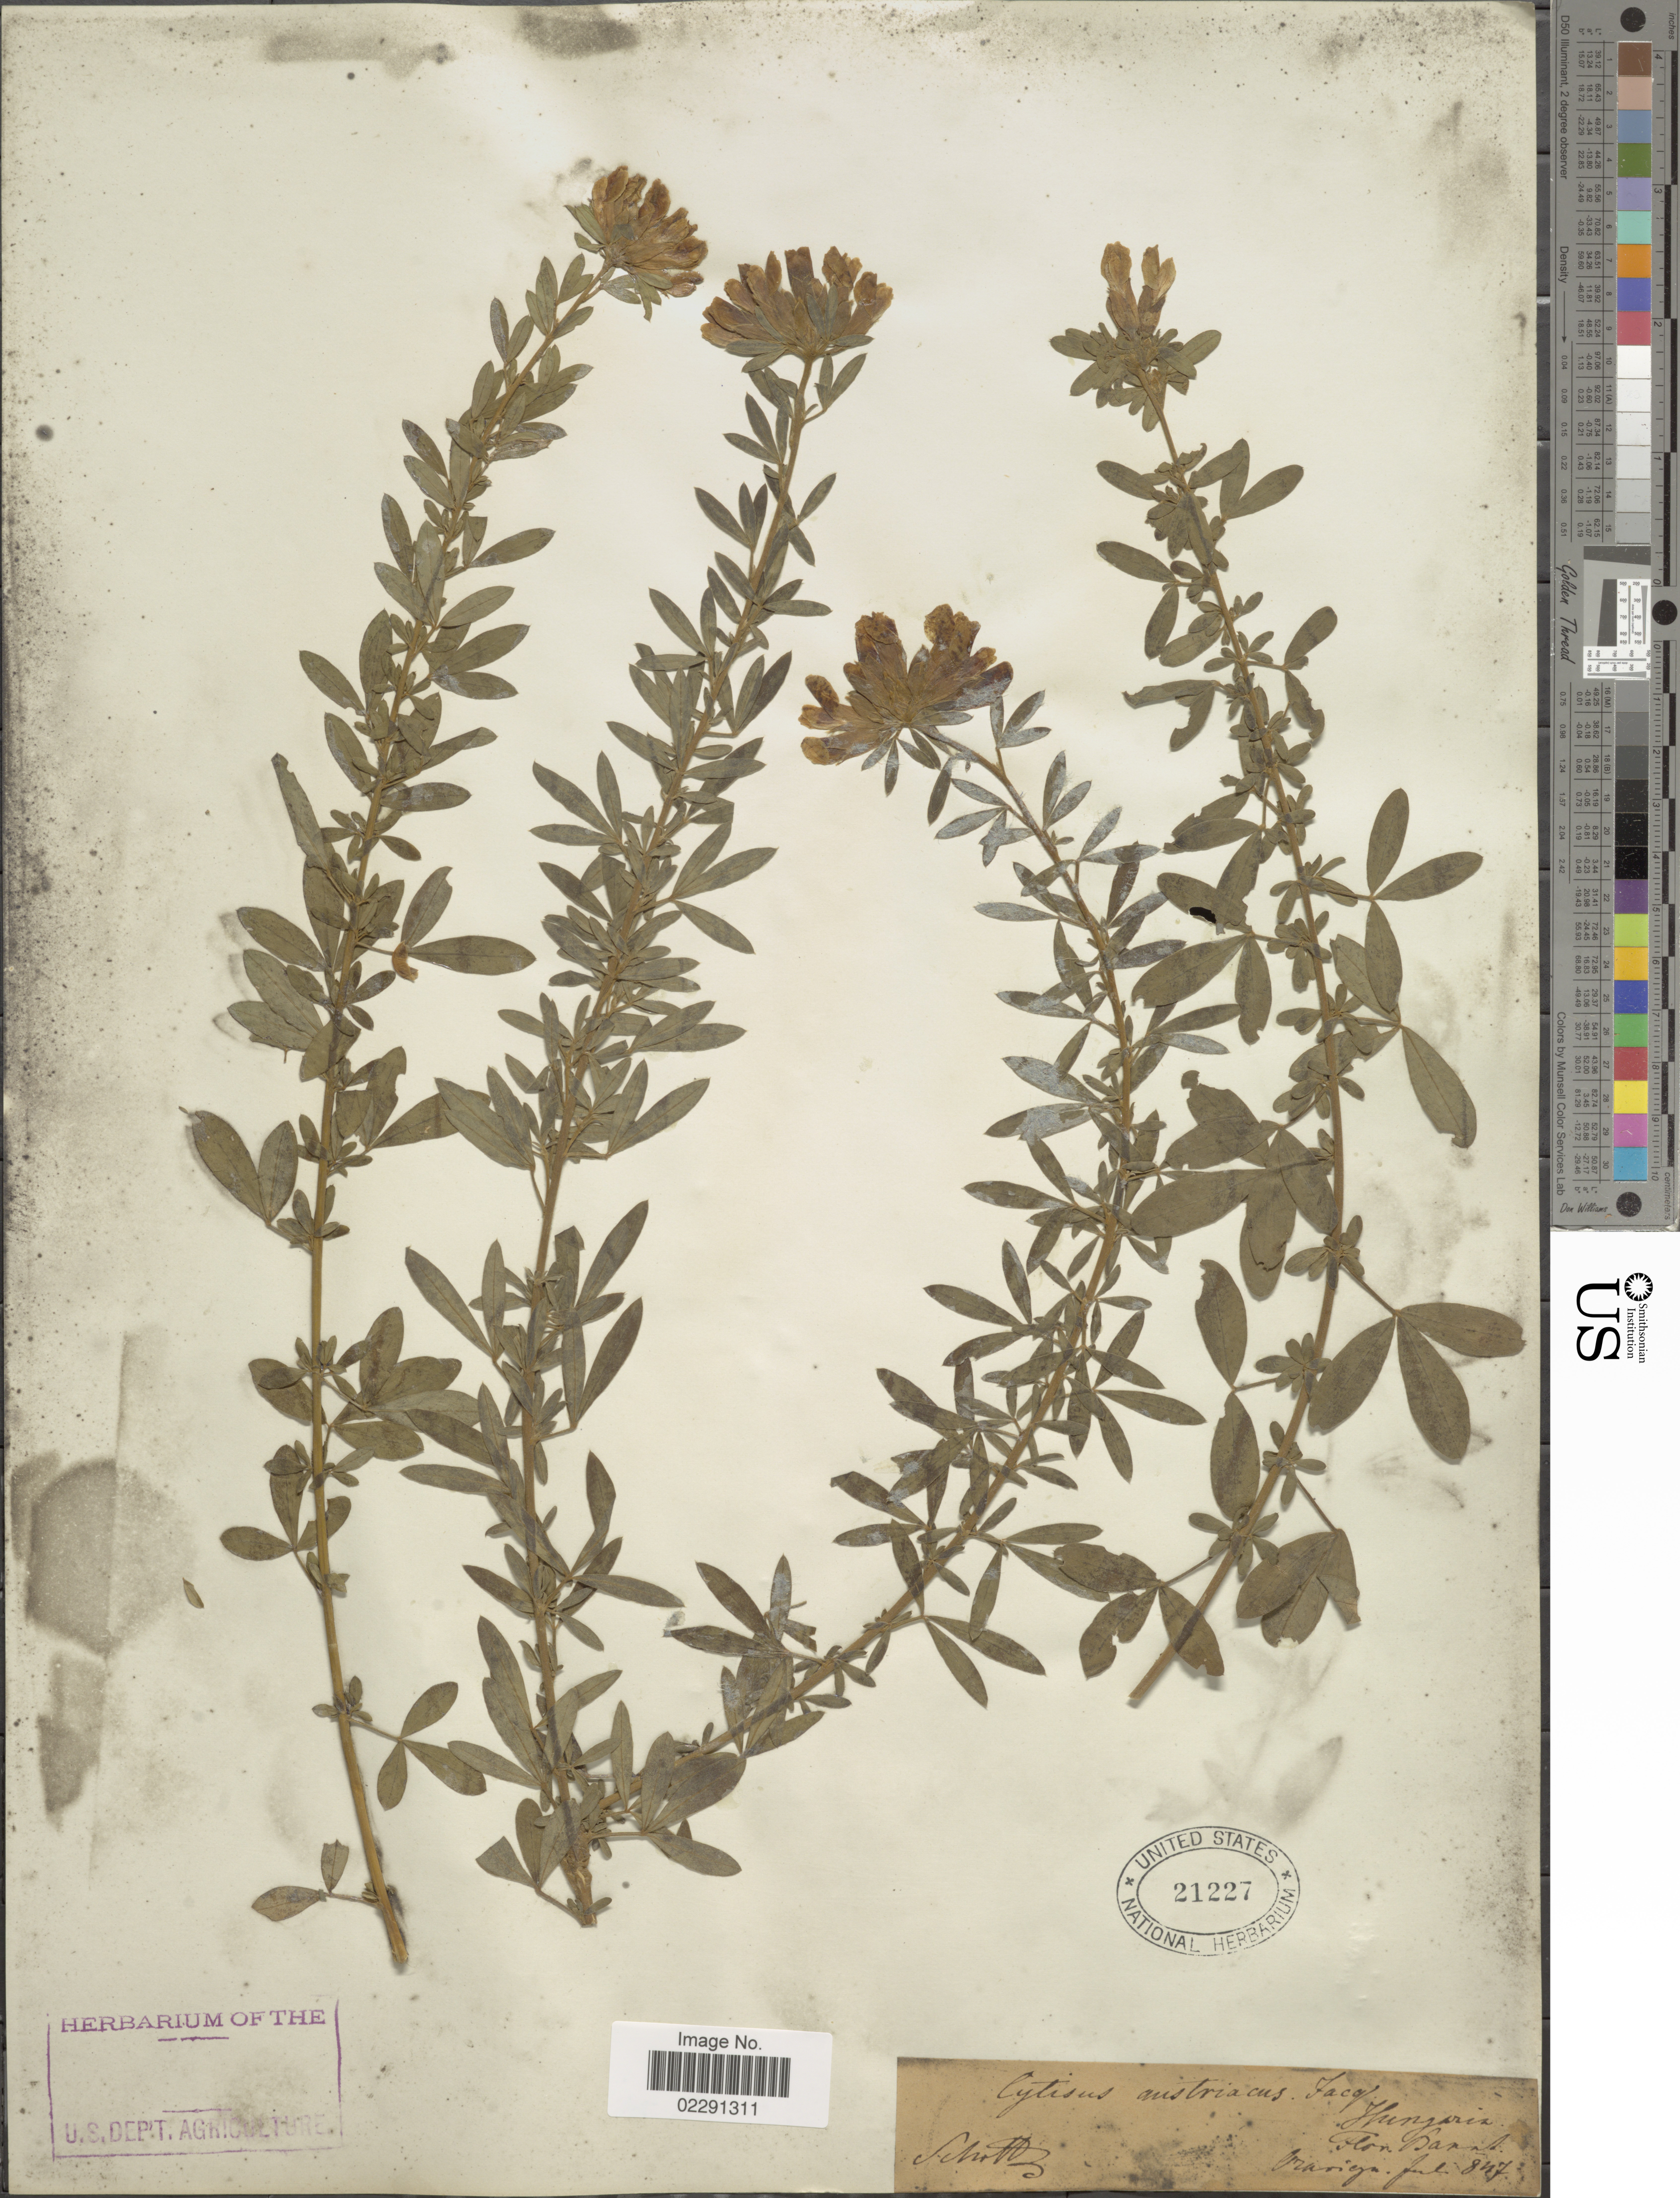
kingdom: Plantae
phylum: Tracheophyta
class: Magnoliopsida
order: Fabales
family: Fabaceae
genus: Cytisus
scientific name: Cytisus austriacus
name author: L.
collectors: Schott, --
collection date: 1847-07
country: Romania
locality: Flor. Banat, Oravicza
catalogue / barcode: US 21227